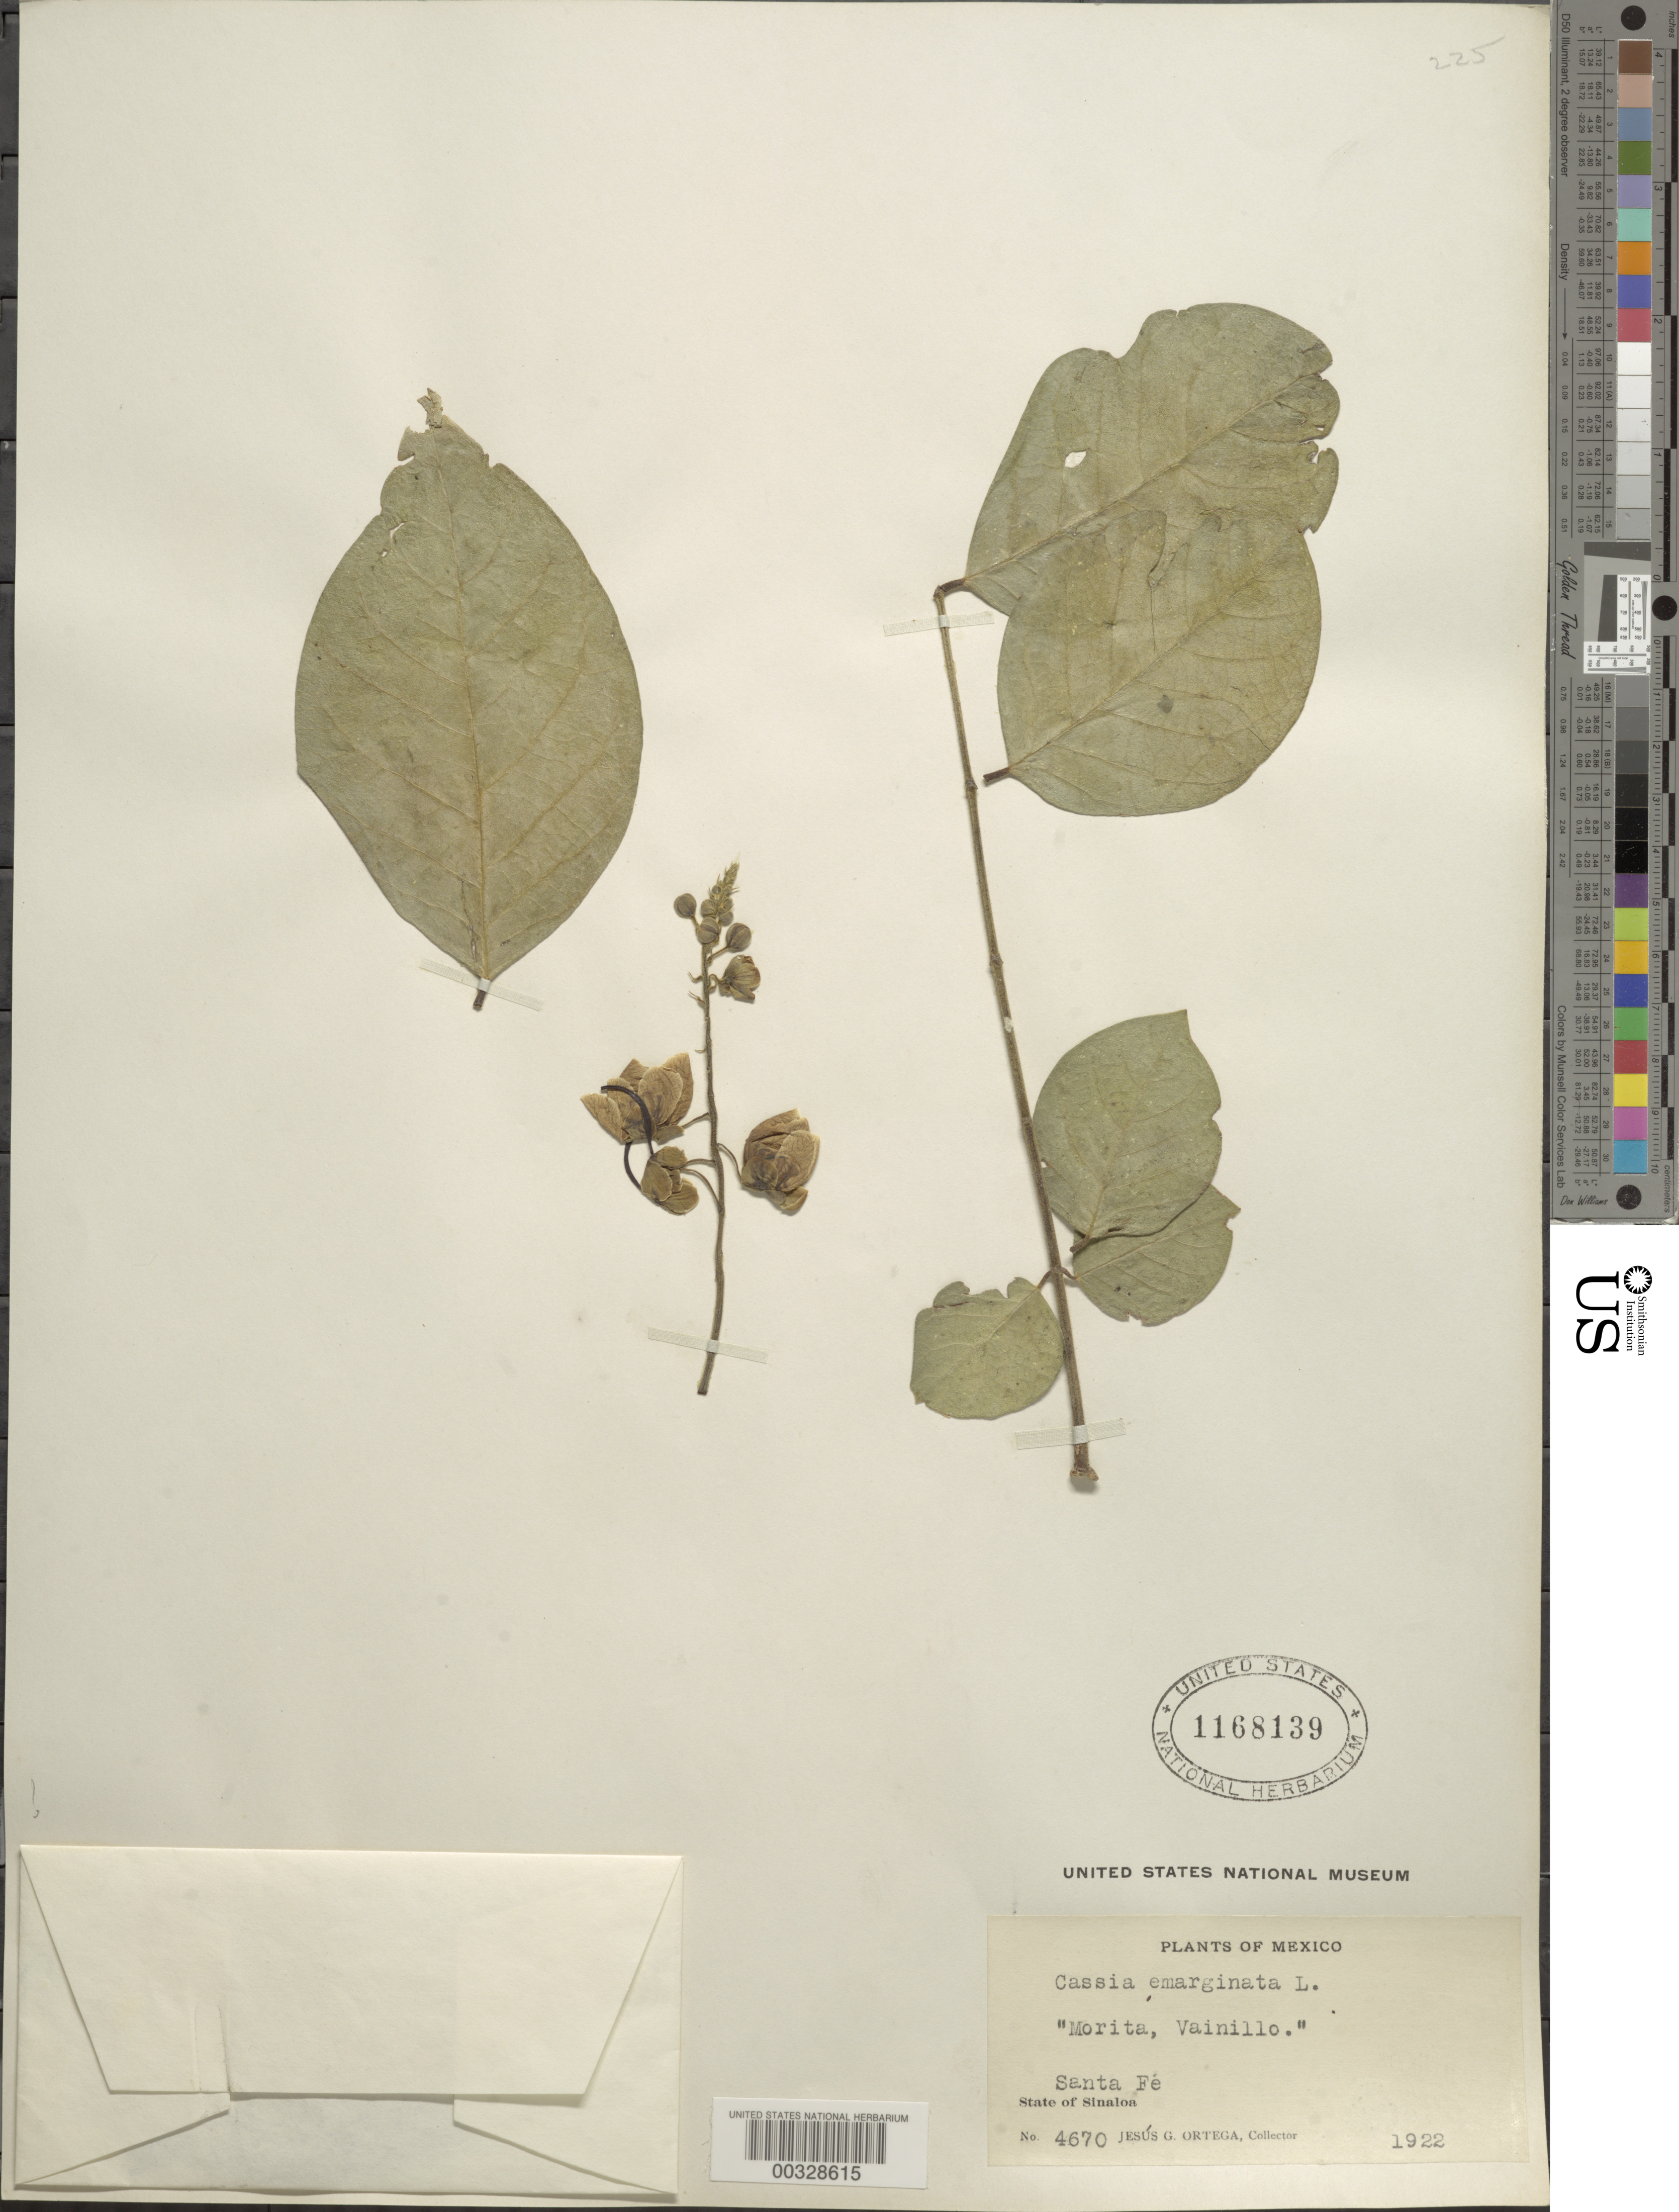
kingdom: Plantae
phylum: Tracheophyta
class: Magnoliopsida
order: Fabales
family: Fabaceae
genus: Senna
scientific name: Senna emarginata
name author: L.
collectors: J. Ortega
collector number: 4670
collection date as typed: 1922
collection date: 1922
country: Mexico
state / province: Sinaloa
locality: Santa fe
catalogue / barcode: US 1168139